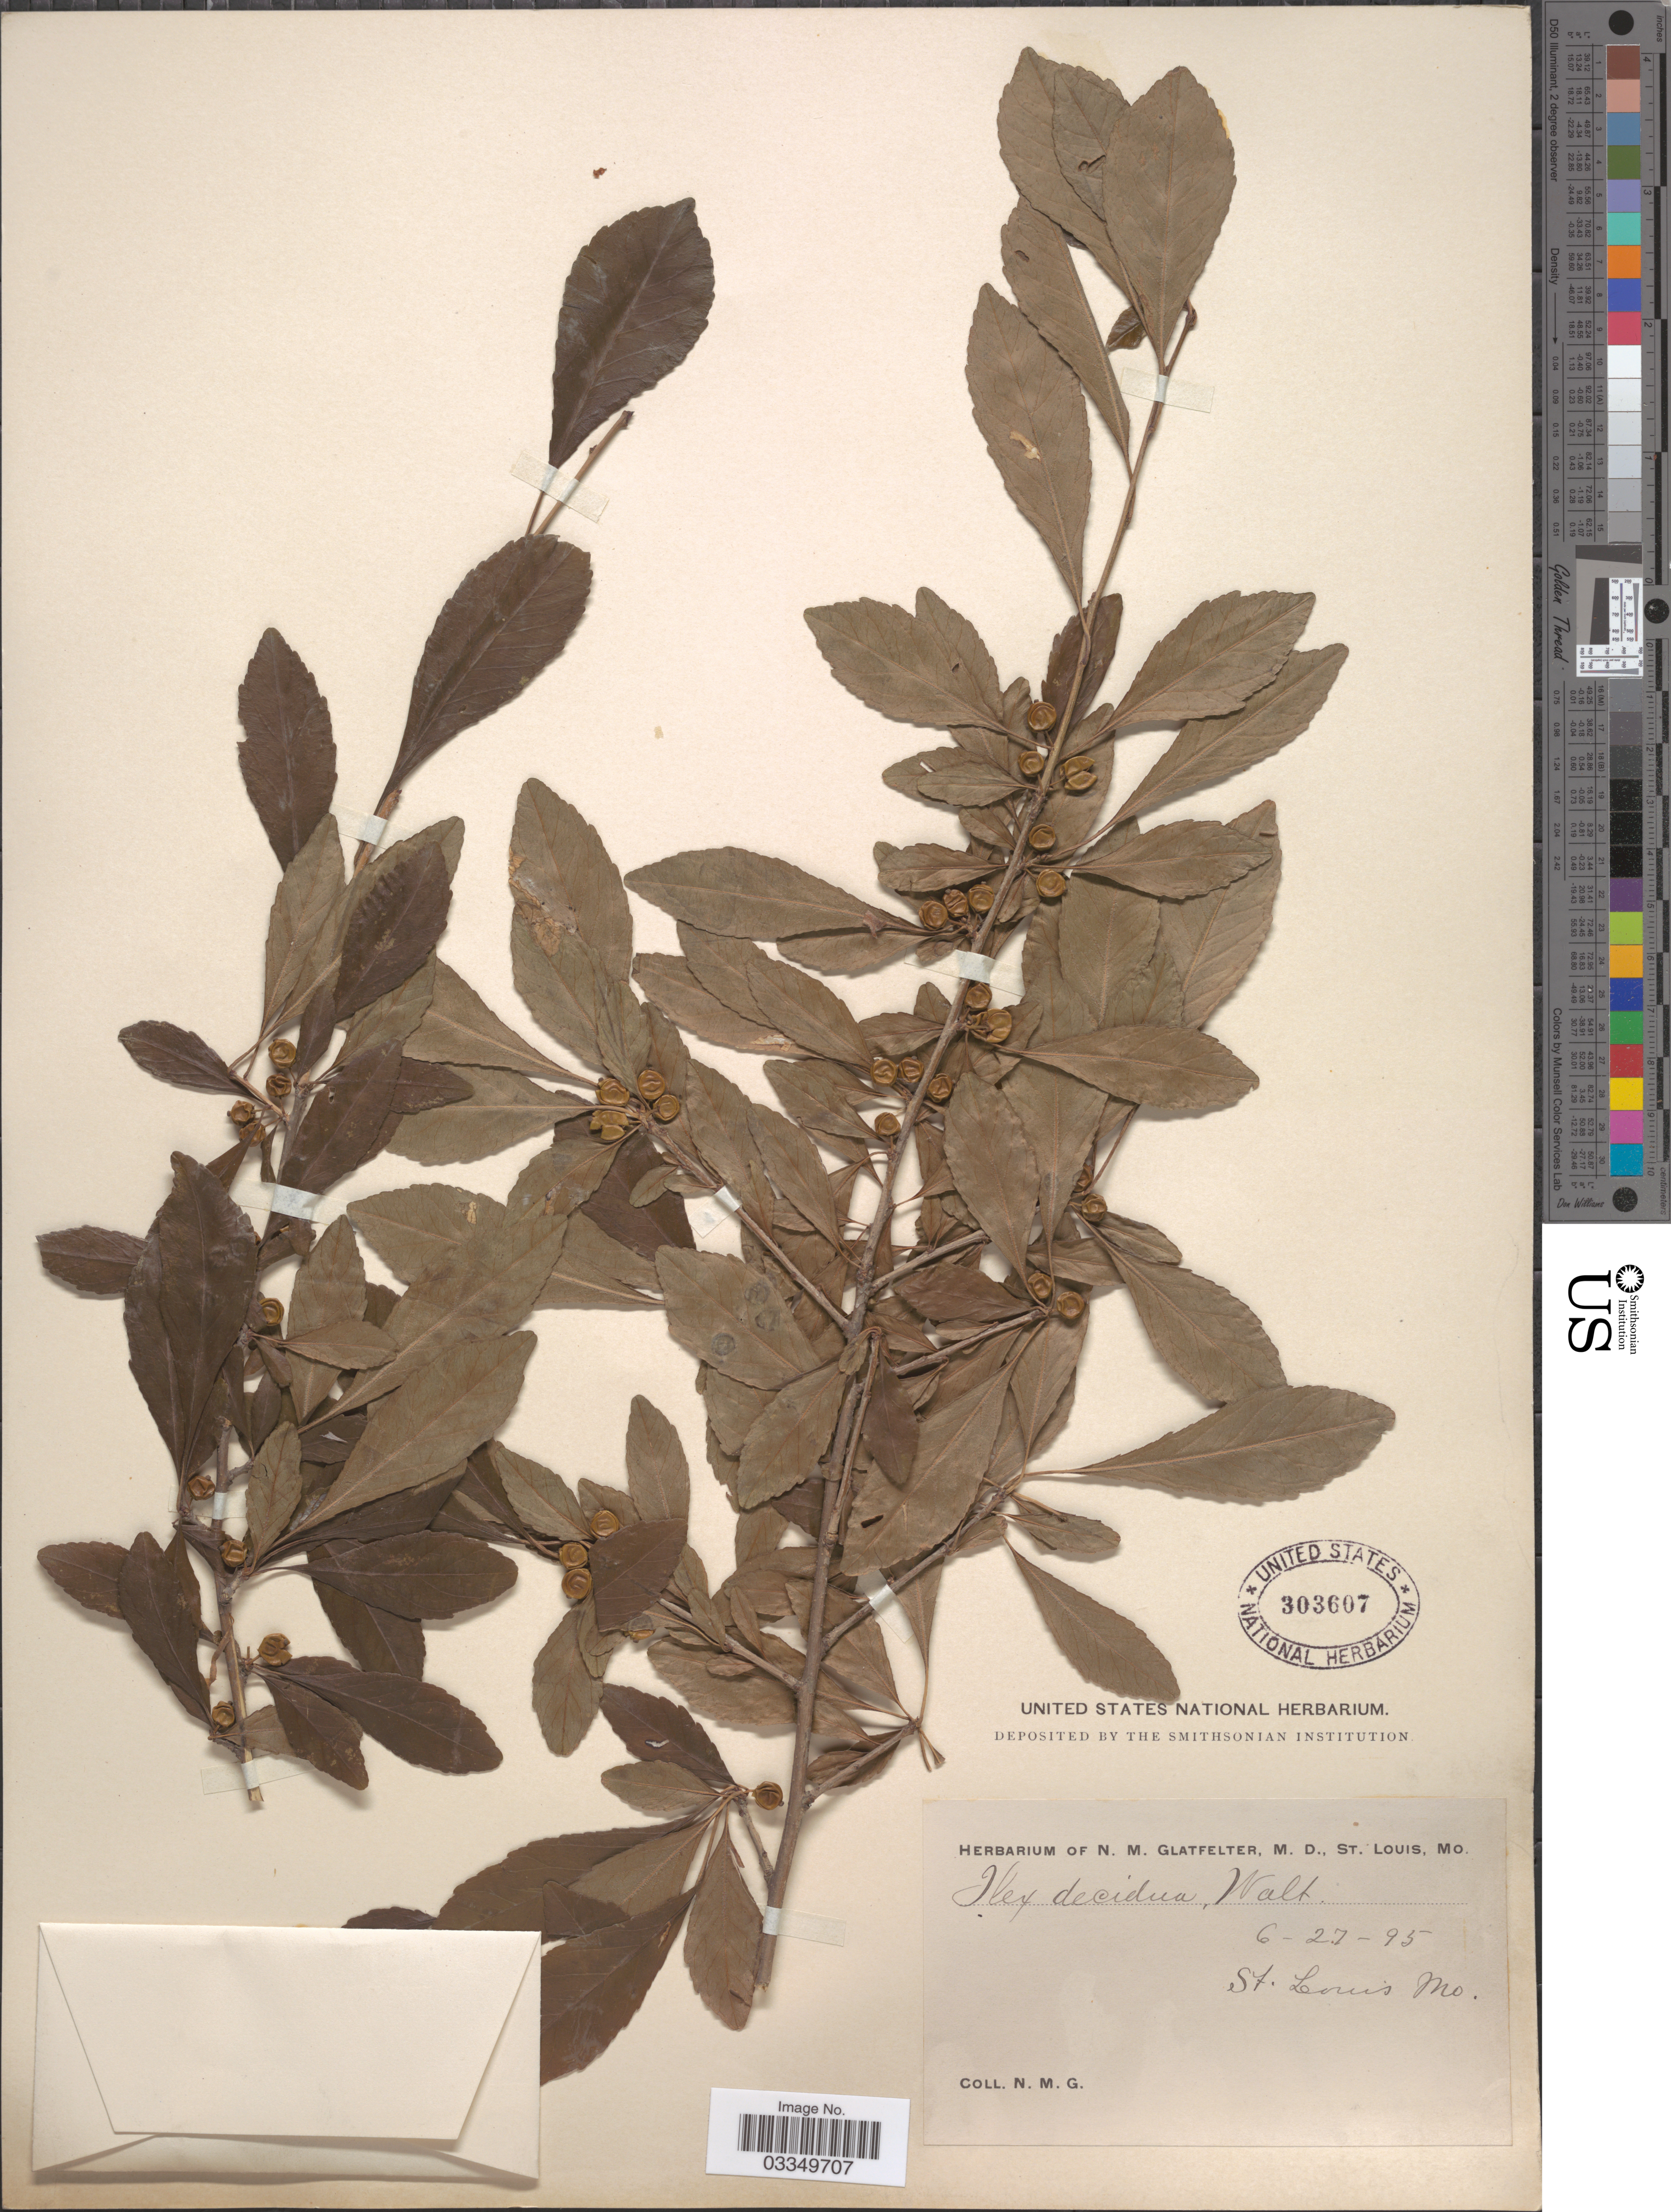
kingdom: Plantae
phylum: Tracheophyta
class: Magnoliopsida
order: Aquifoliales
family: Aquifoliaceae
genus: Ilex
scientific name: Ilex decidua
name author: Walter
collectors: N. M. Glatfelter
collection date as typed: Transcribed d/m/y: 27/6/95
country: United States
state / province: Missouri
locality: St. Louis.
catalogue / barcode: US 303607